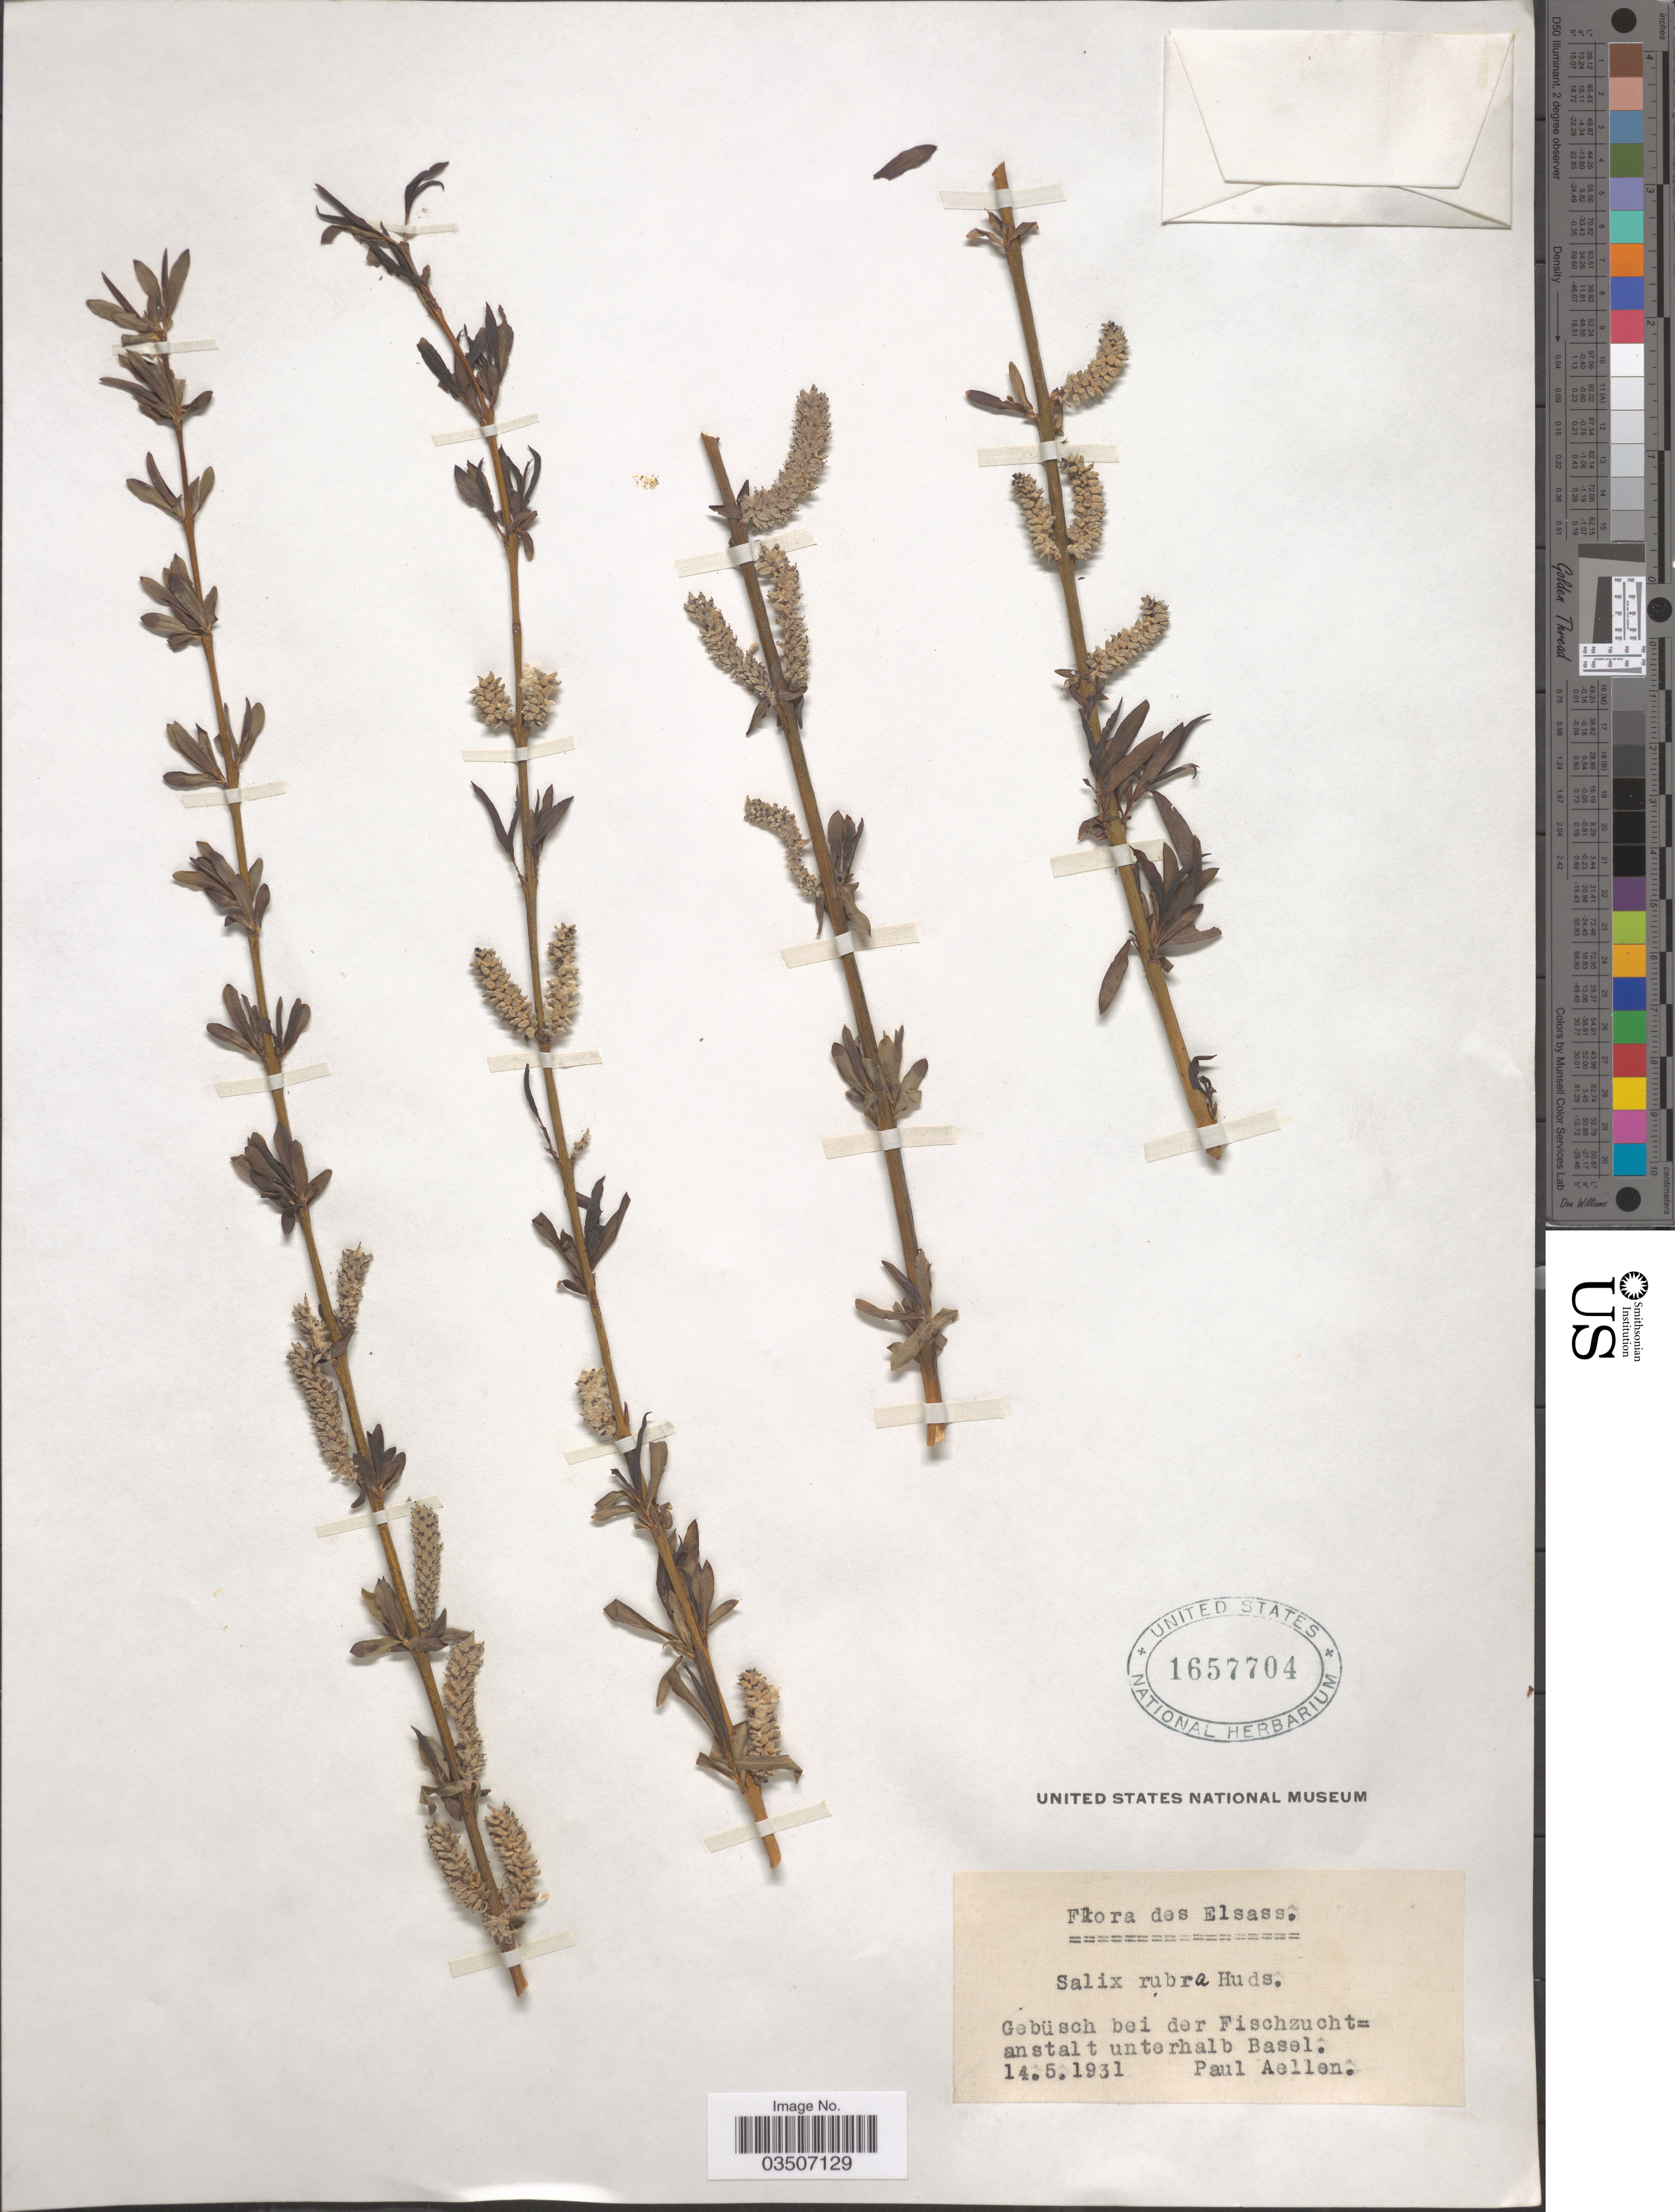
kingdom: Plantae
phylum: Tracheophyta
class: Magnoliopsida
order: Malpighiales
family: Salicaceae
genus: Salix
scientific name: Salix rubra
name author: Huds.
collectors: P. Aellen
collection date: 1931-05-14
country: France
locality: Elsass. Gebüsch bei der Fischzucht= anstalt unterhalb Basel.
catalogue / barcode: US 1657704